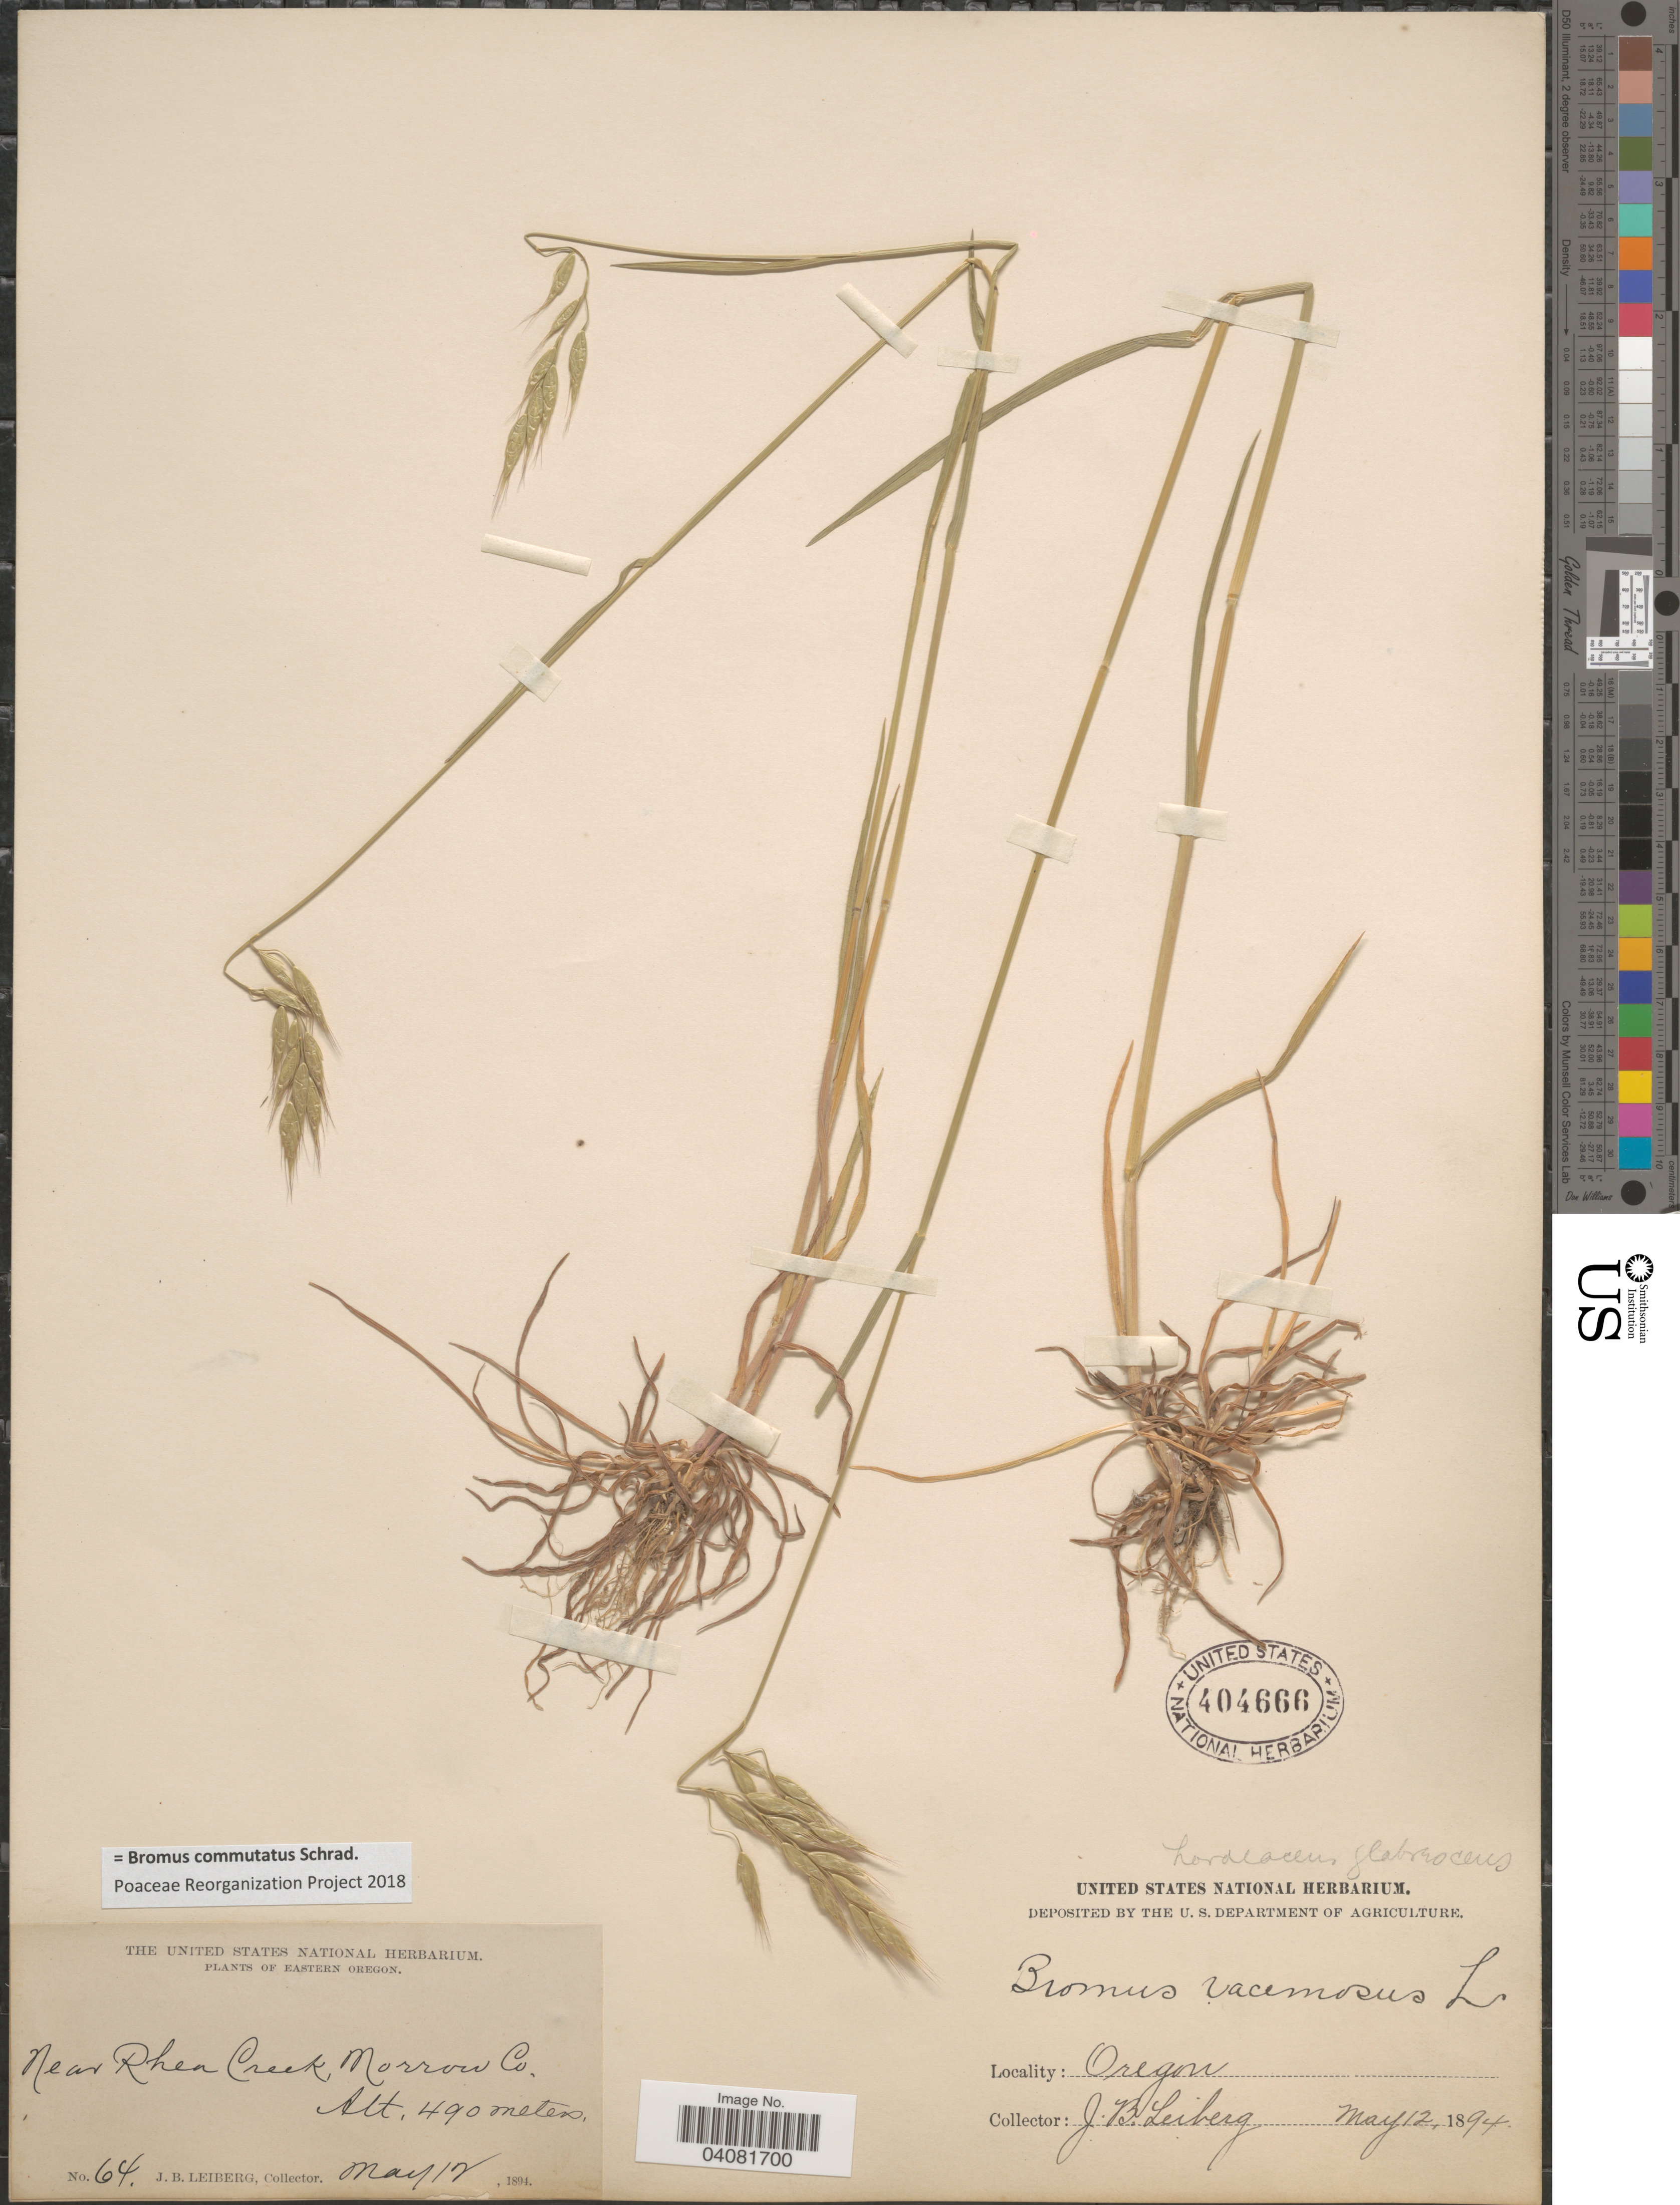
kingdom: Plantae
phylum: Tracheophyta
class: Liliopsida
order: Poales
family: Poaceae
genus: Bromus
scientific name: Bromus commutatus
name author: Schrad.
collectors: J. B. Leiberg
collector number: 64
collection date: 1894-05-12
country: United States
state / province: Oregon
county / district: Morrow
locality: Eastern Oregon. Near Rhea Creek, Morrow Co.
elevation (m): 490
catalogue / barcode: US 404666